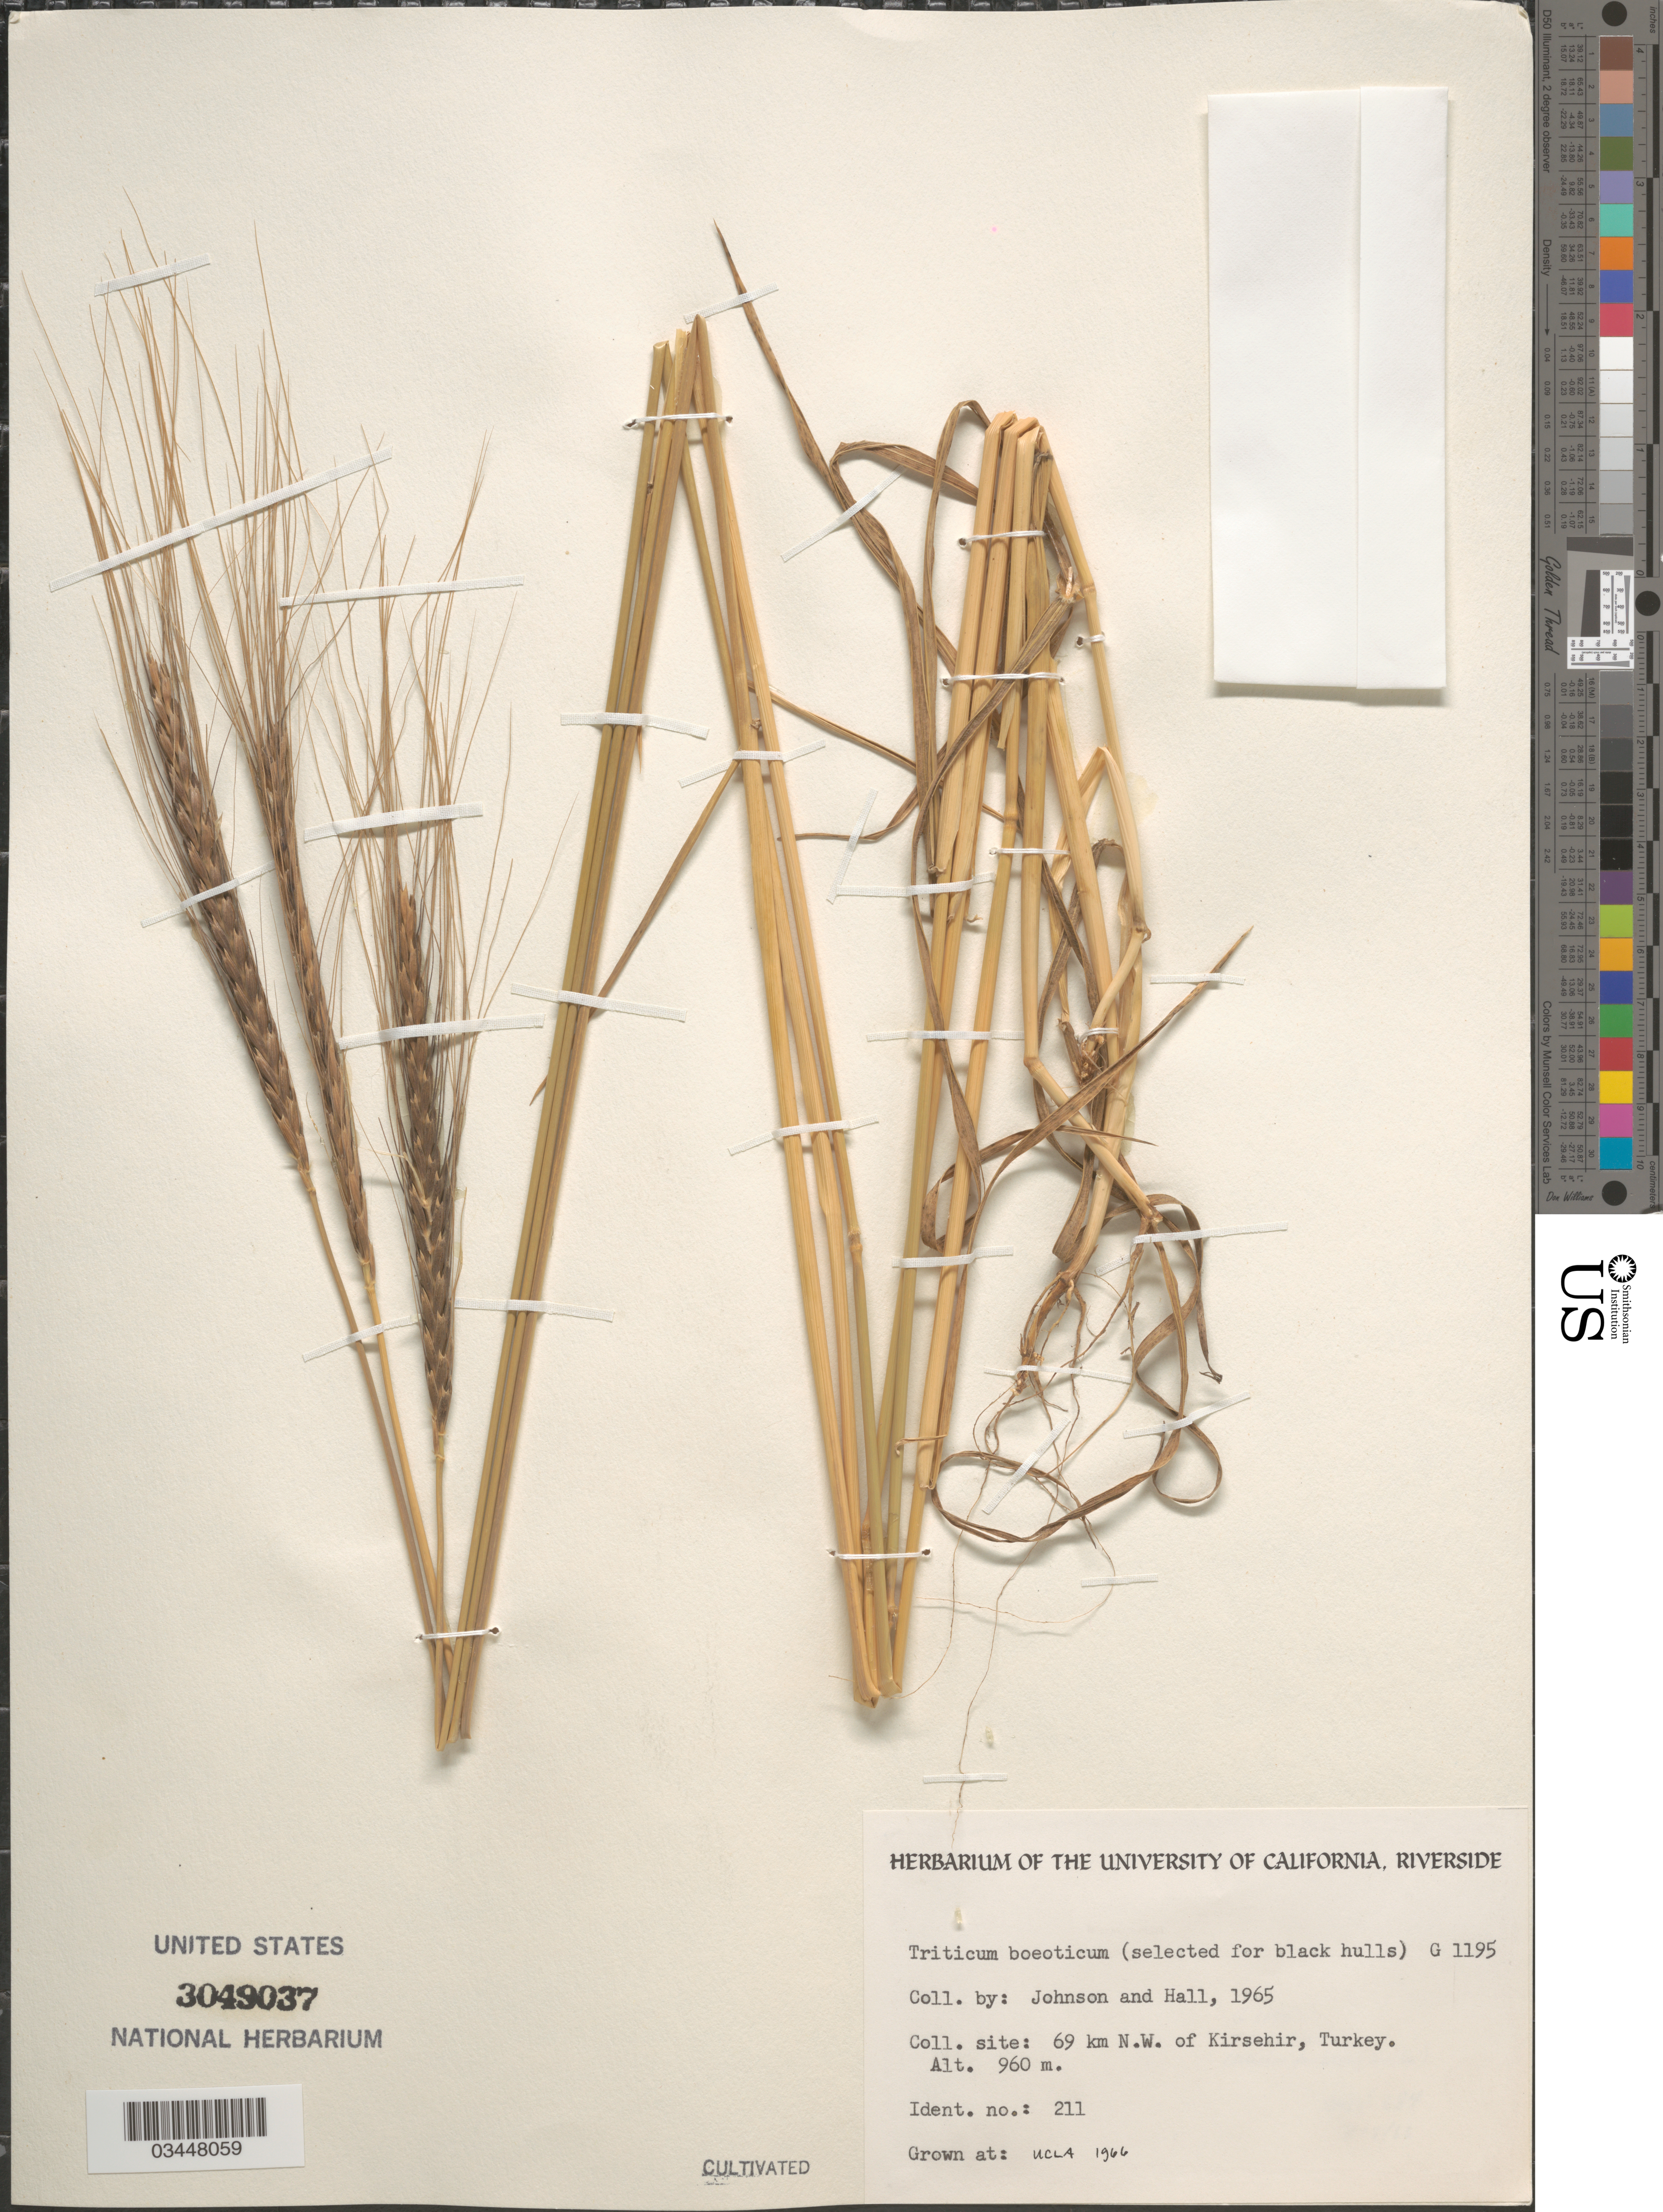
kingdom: Plantae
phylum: Tracheophyta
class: Liliopsida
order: Poales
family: Poaceae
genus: Triticum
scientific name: Triticum boeoticum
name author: Boiss.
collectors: ex herb. Univ. of California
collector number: G1195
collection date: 1966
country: United States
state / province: California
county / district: Los Angeles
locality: UCLA.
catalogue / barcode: US 3049037